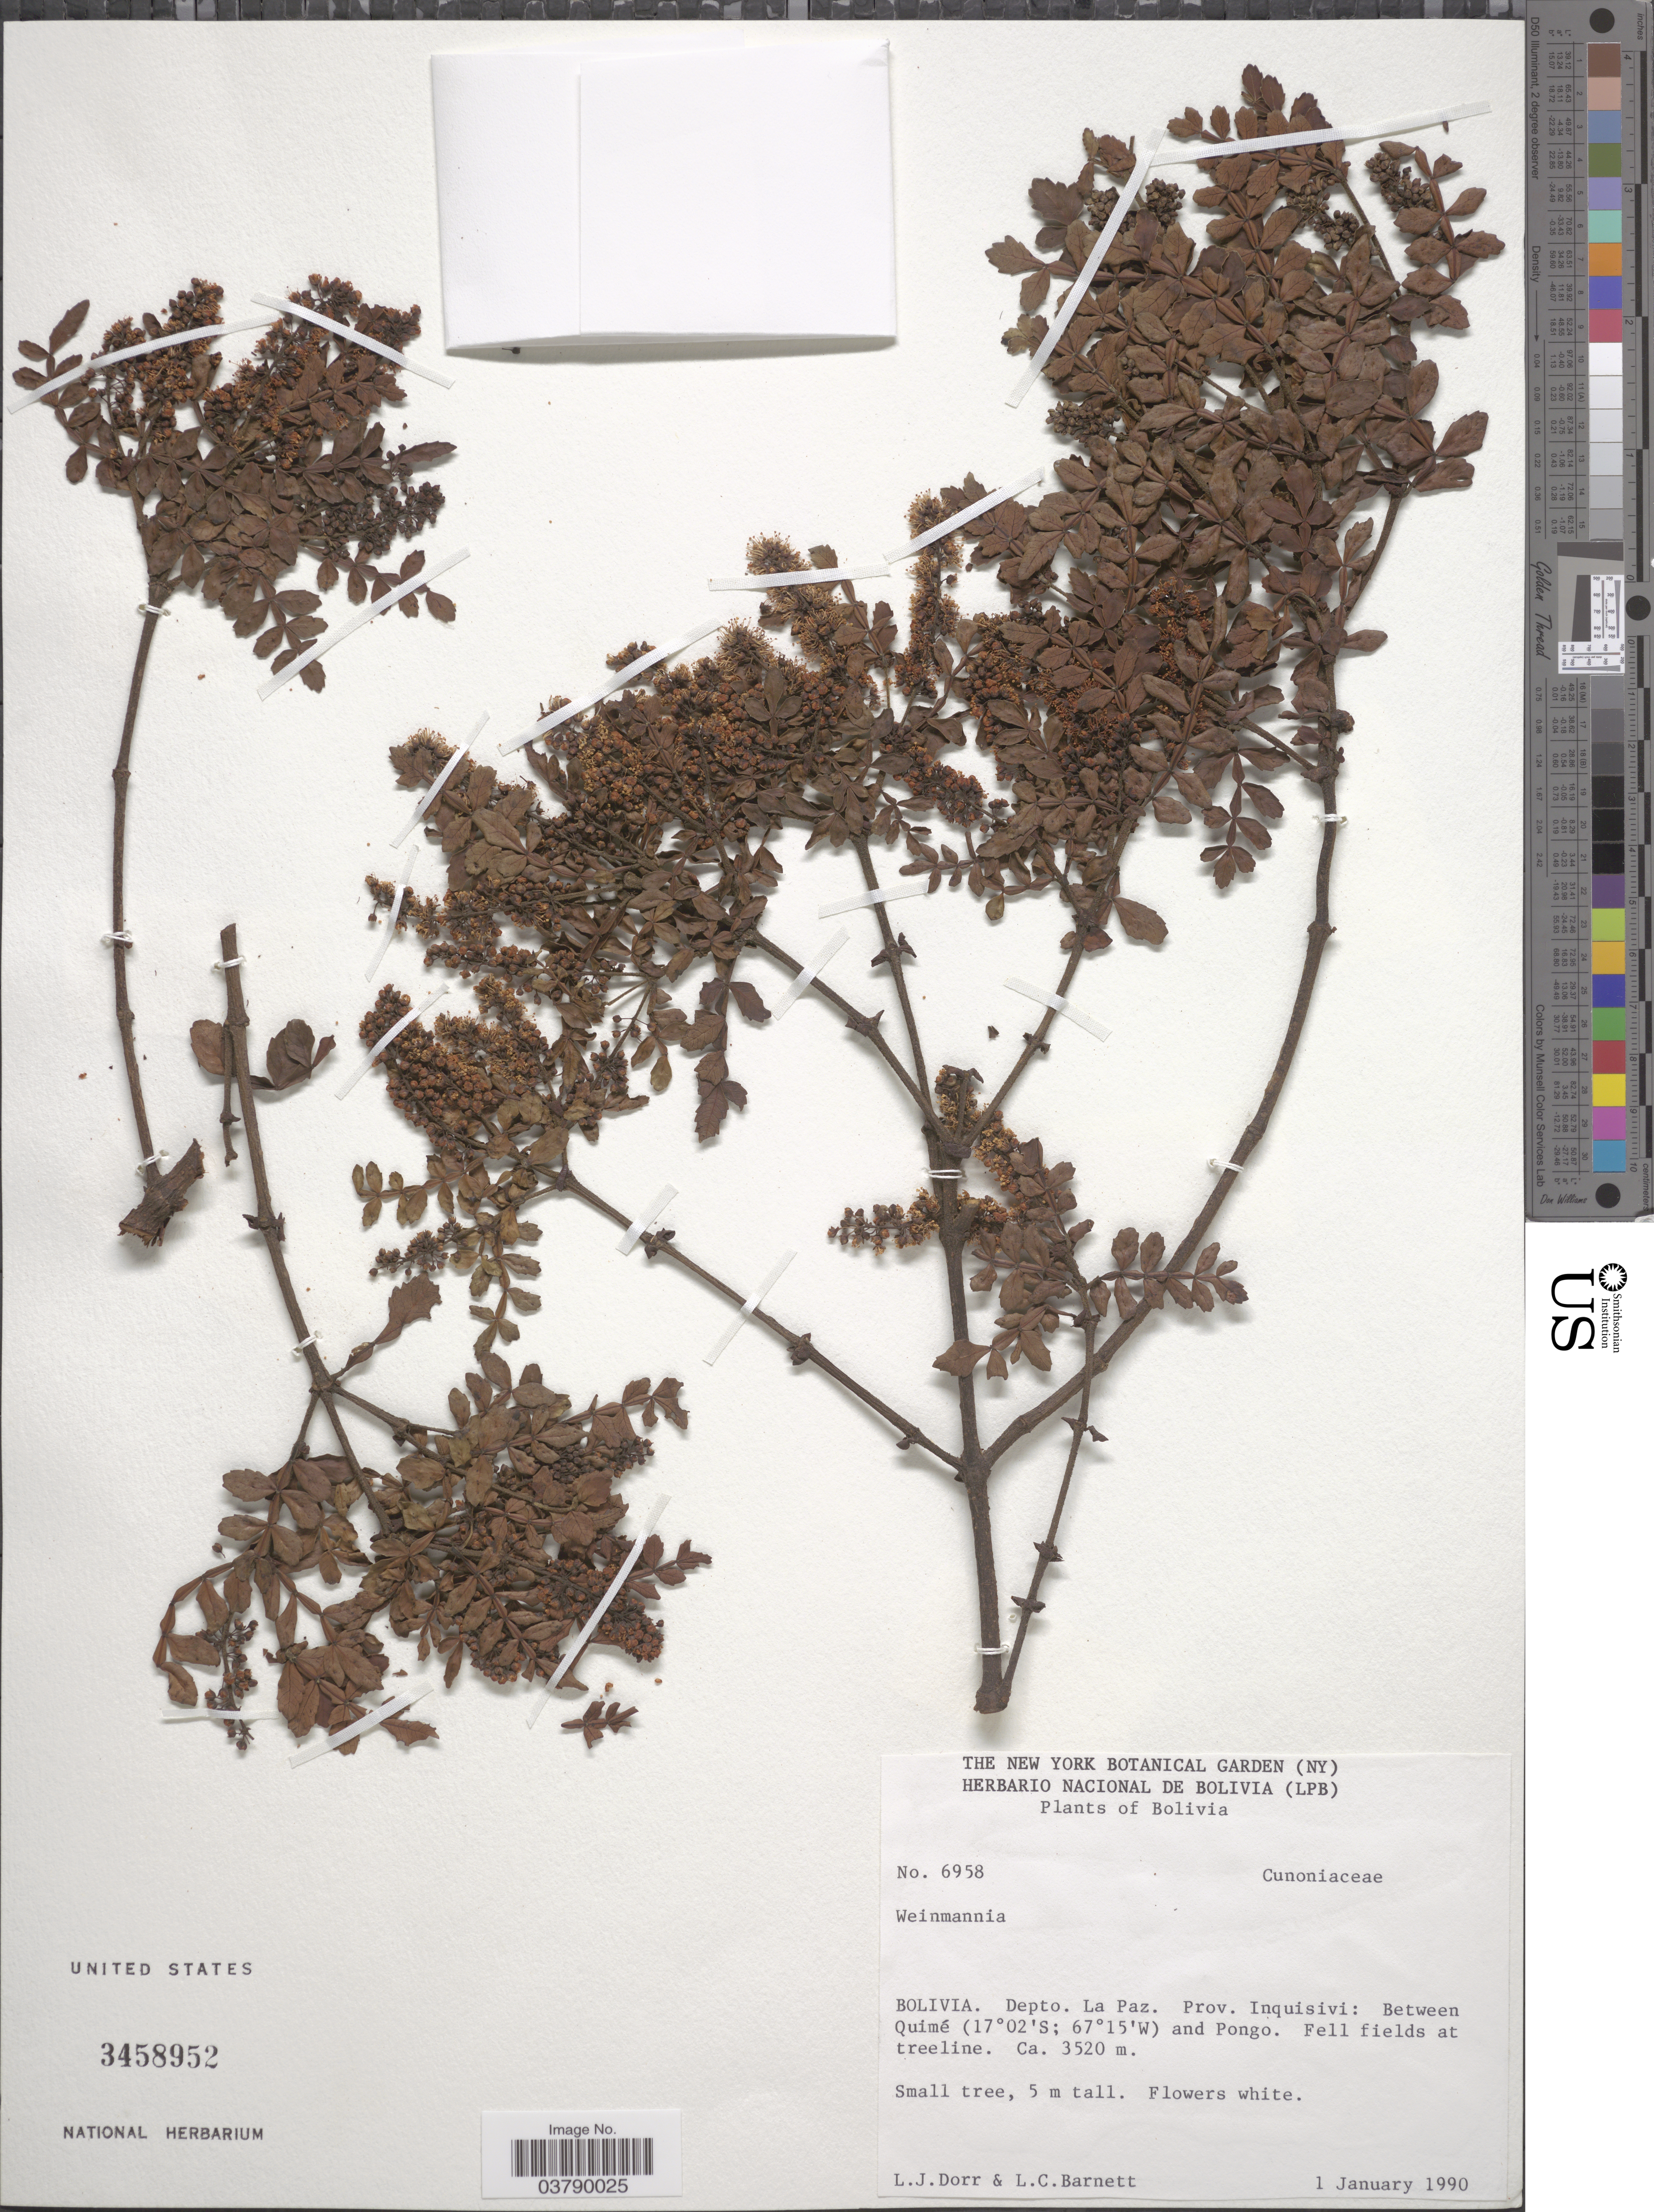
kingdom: Plantae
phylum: Tracheophyta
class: Magnoliopsida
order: Oxalidales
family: Cunoniaceae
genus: Weinmannia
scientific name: Weinmannia sp.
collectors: L. J. Dorr & L. C. Barnett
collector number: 6958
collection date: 1990-01-01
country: Bolivia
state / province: La Paz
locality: Depto. La Paz. Prov. Inquisivi: Between Quimé and Pongo.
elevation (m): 3520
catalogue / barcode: US 3458952